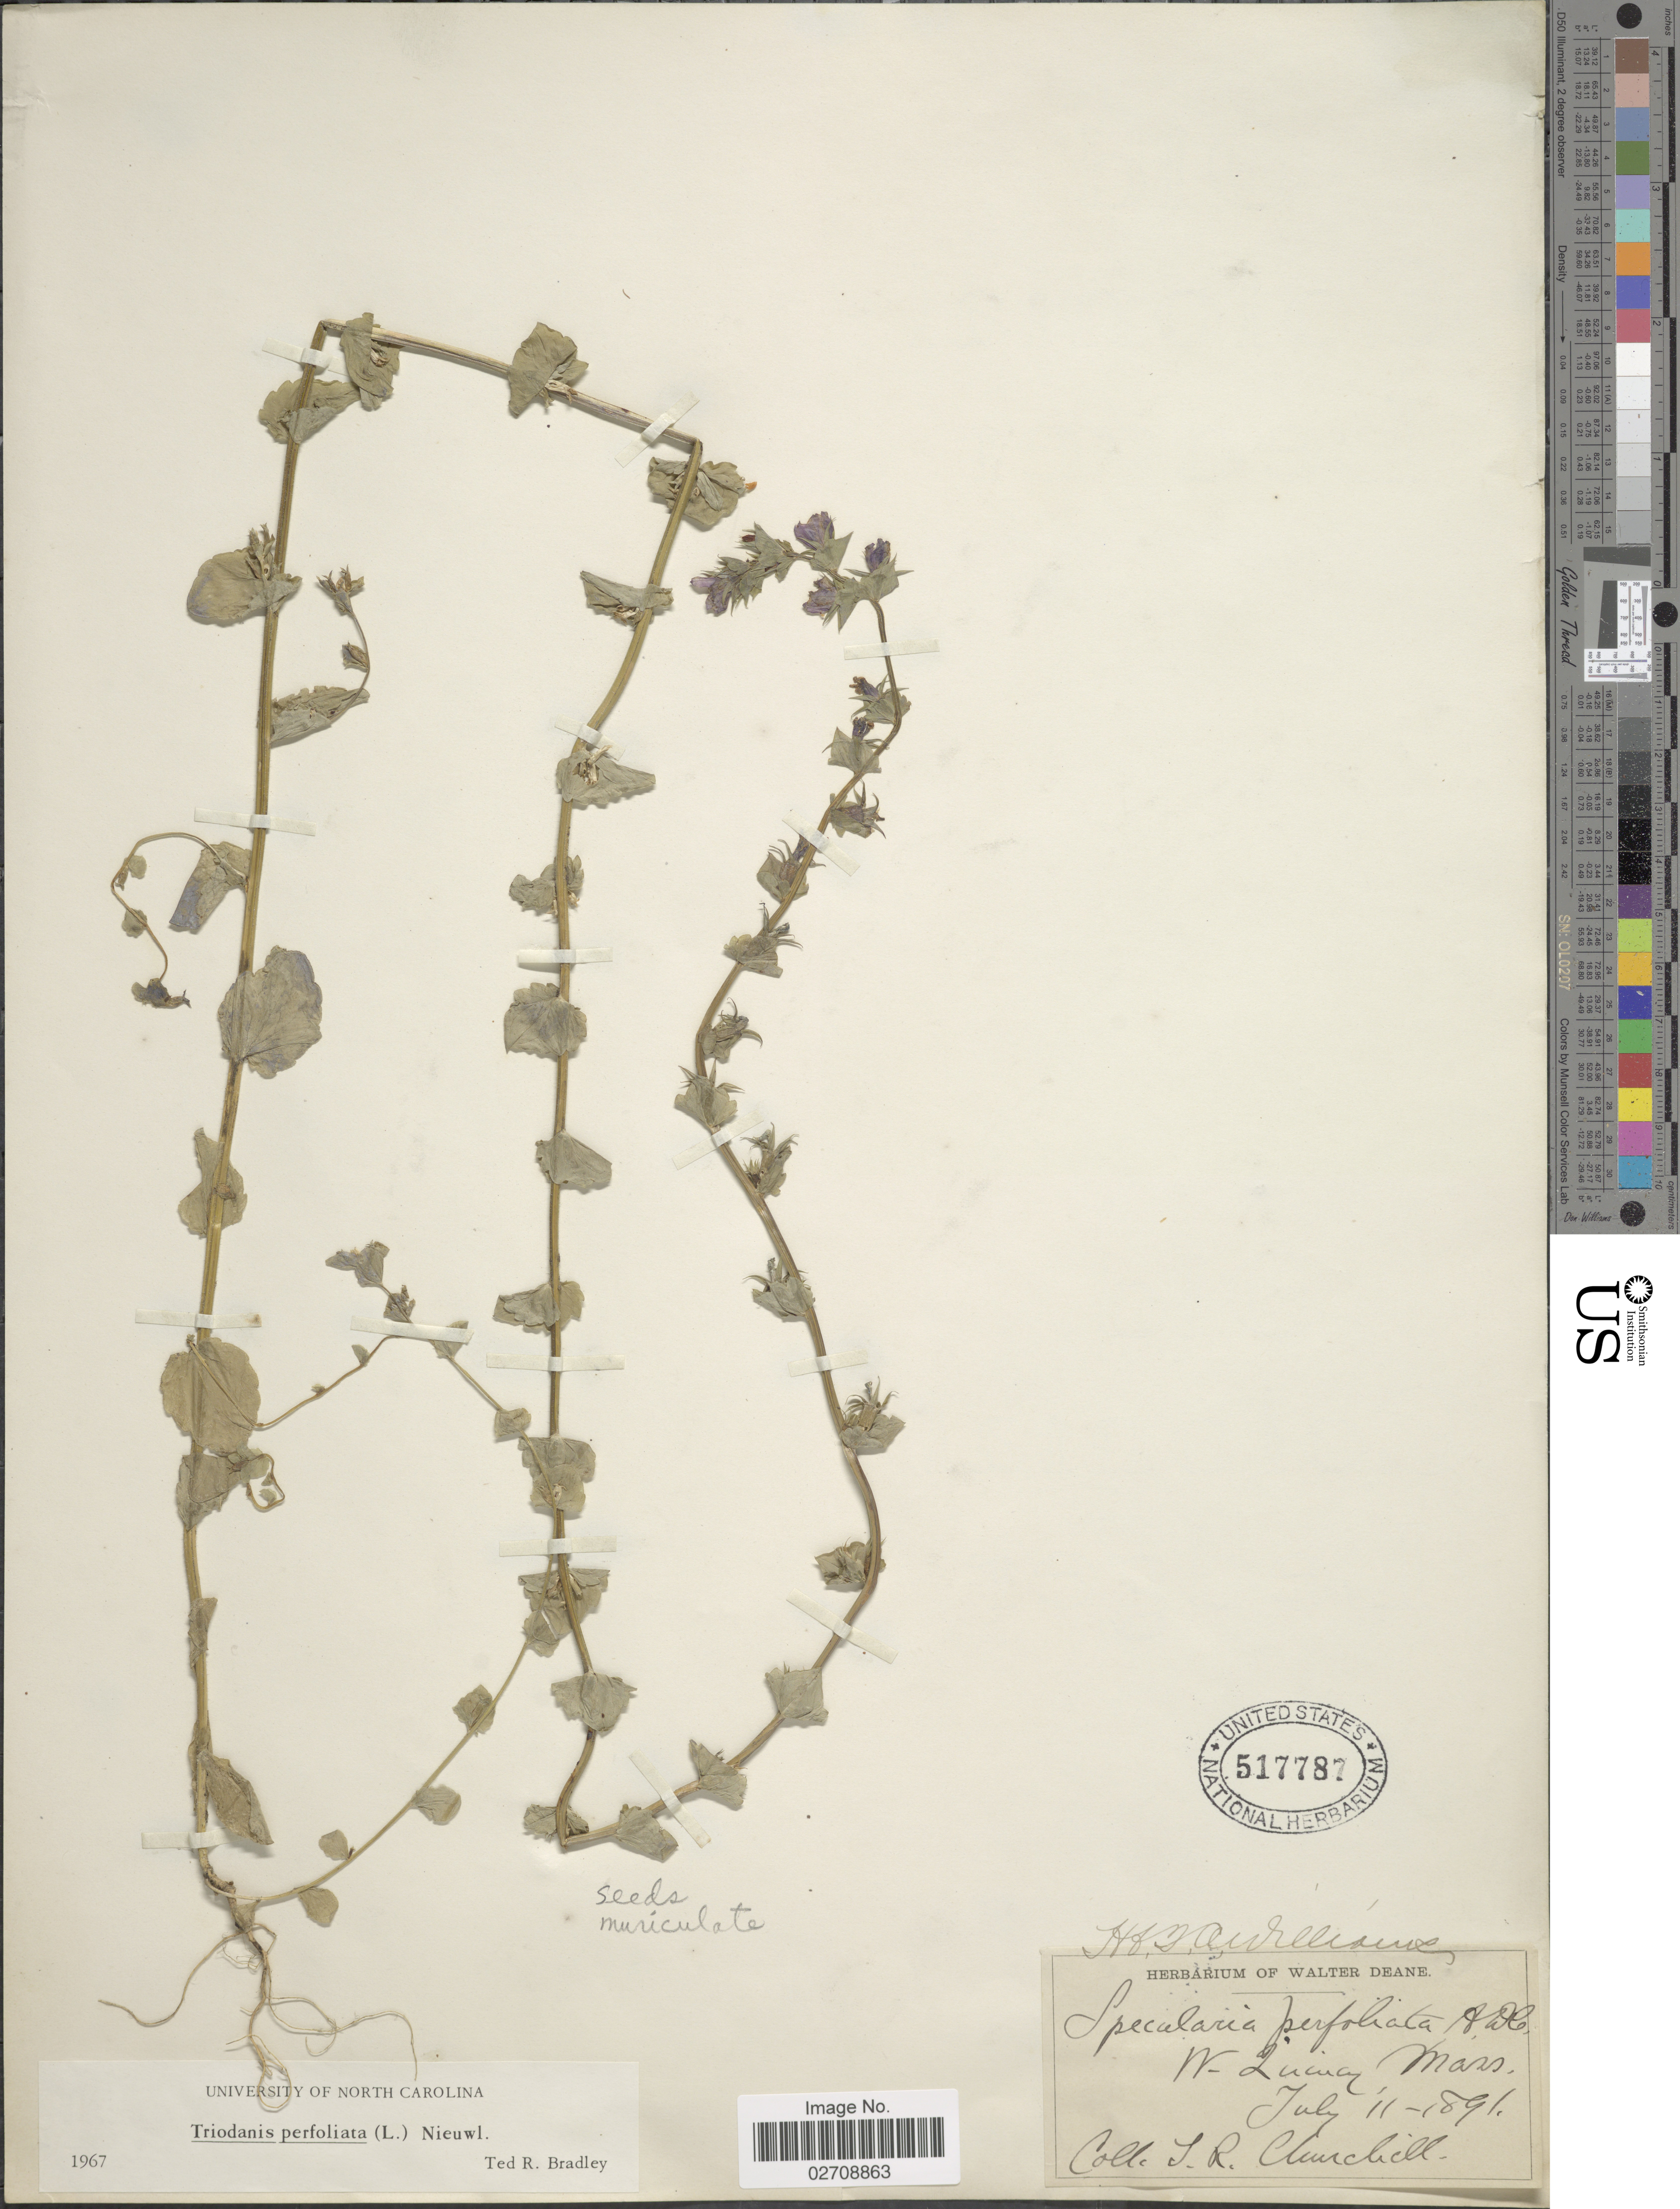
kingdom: Plantae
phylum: Tracheophyta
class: Magnoliopsida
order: Asterales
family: Campanulaceae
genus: Triodanis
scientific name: Triodanis perfoliata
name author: (L.) Nieuwl.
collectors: J. Churchill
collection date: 1891-07-11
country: United States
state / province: Massachusetts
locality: W, Lucuay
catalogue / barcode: US 517787